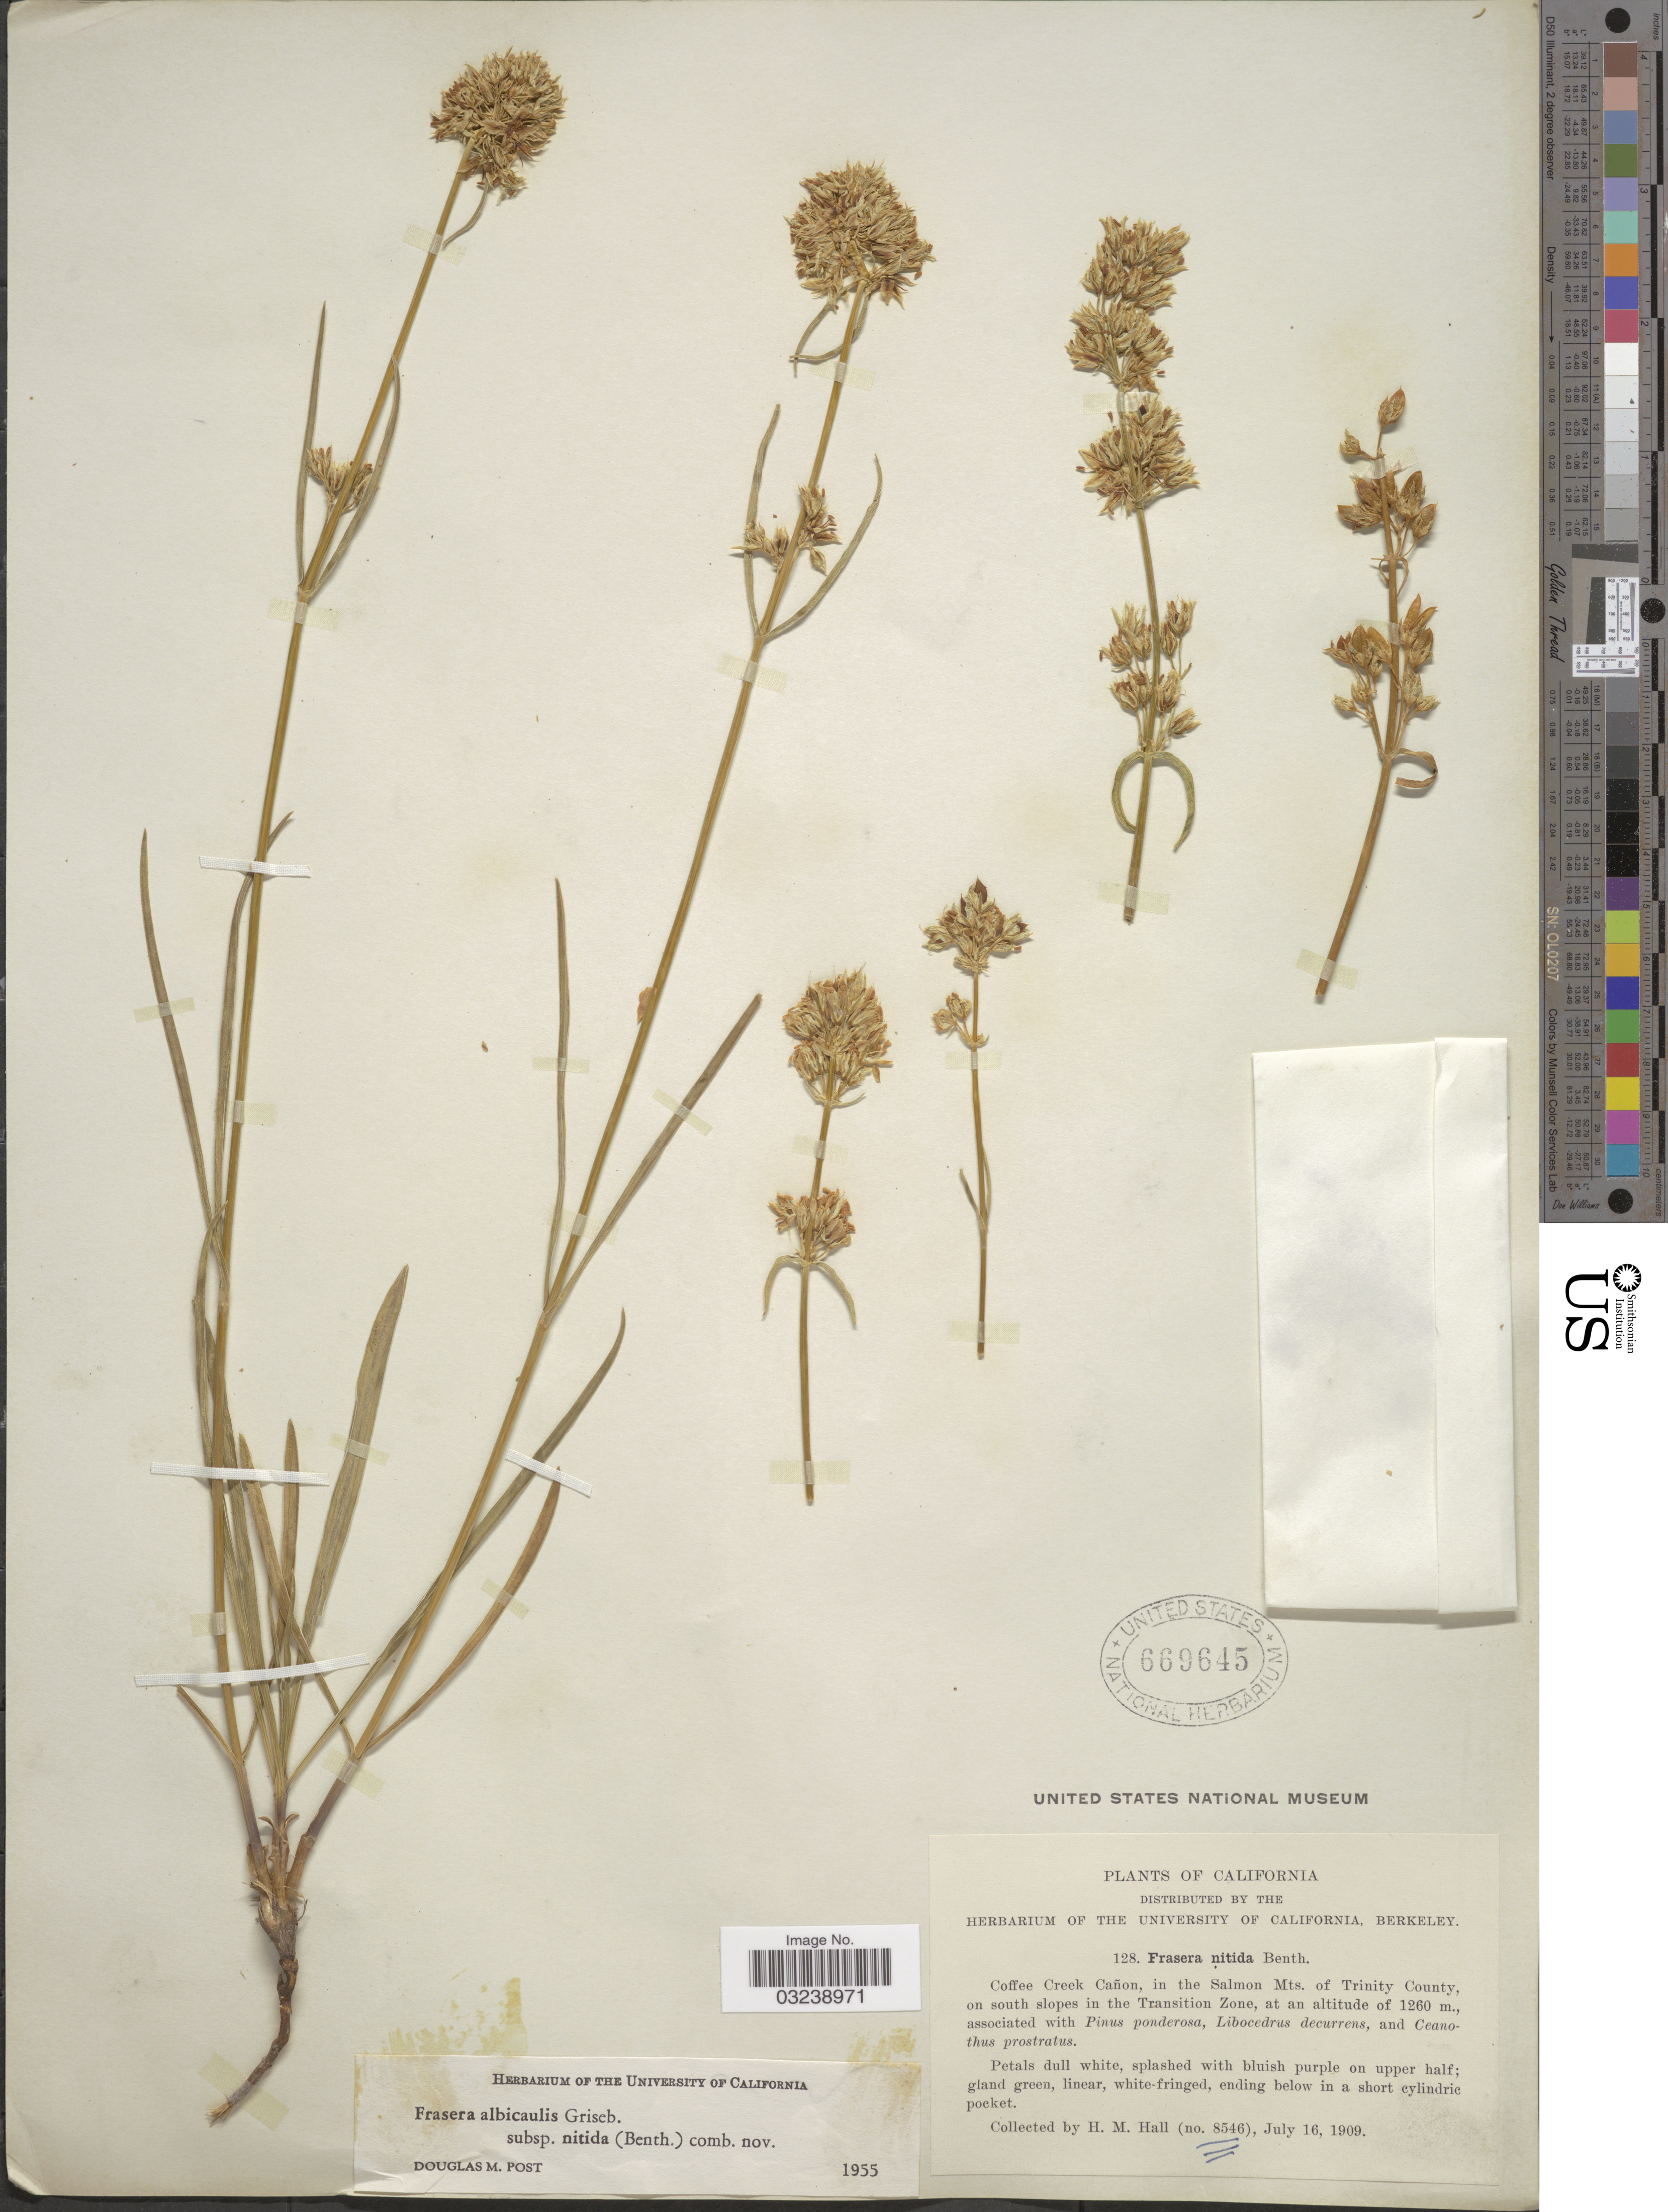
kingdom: Plantae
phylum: Tracheophyta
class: Magnoliopsida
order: Gentianales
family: Gentianaceae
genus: Frasera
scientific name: Frasera albicaulis var. nitida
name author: (Benth.) C.L. Hitchc.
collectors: H. M. Hall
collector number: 8546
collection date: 1909-07-16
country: United States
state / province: California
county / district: Trinity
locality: Coffee Creek Cañon, in the Salmon Mts. of Trinity County, on south slopes in the Transition Zone.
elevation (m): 1260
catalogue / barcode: US 669645